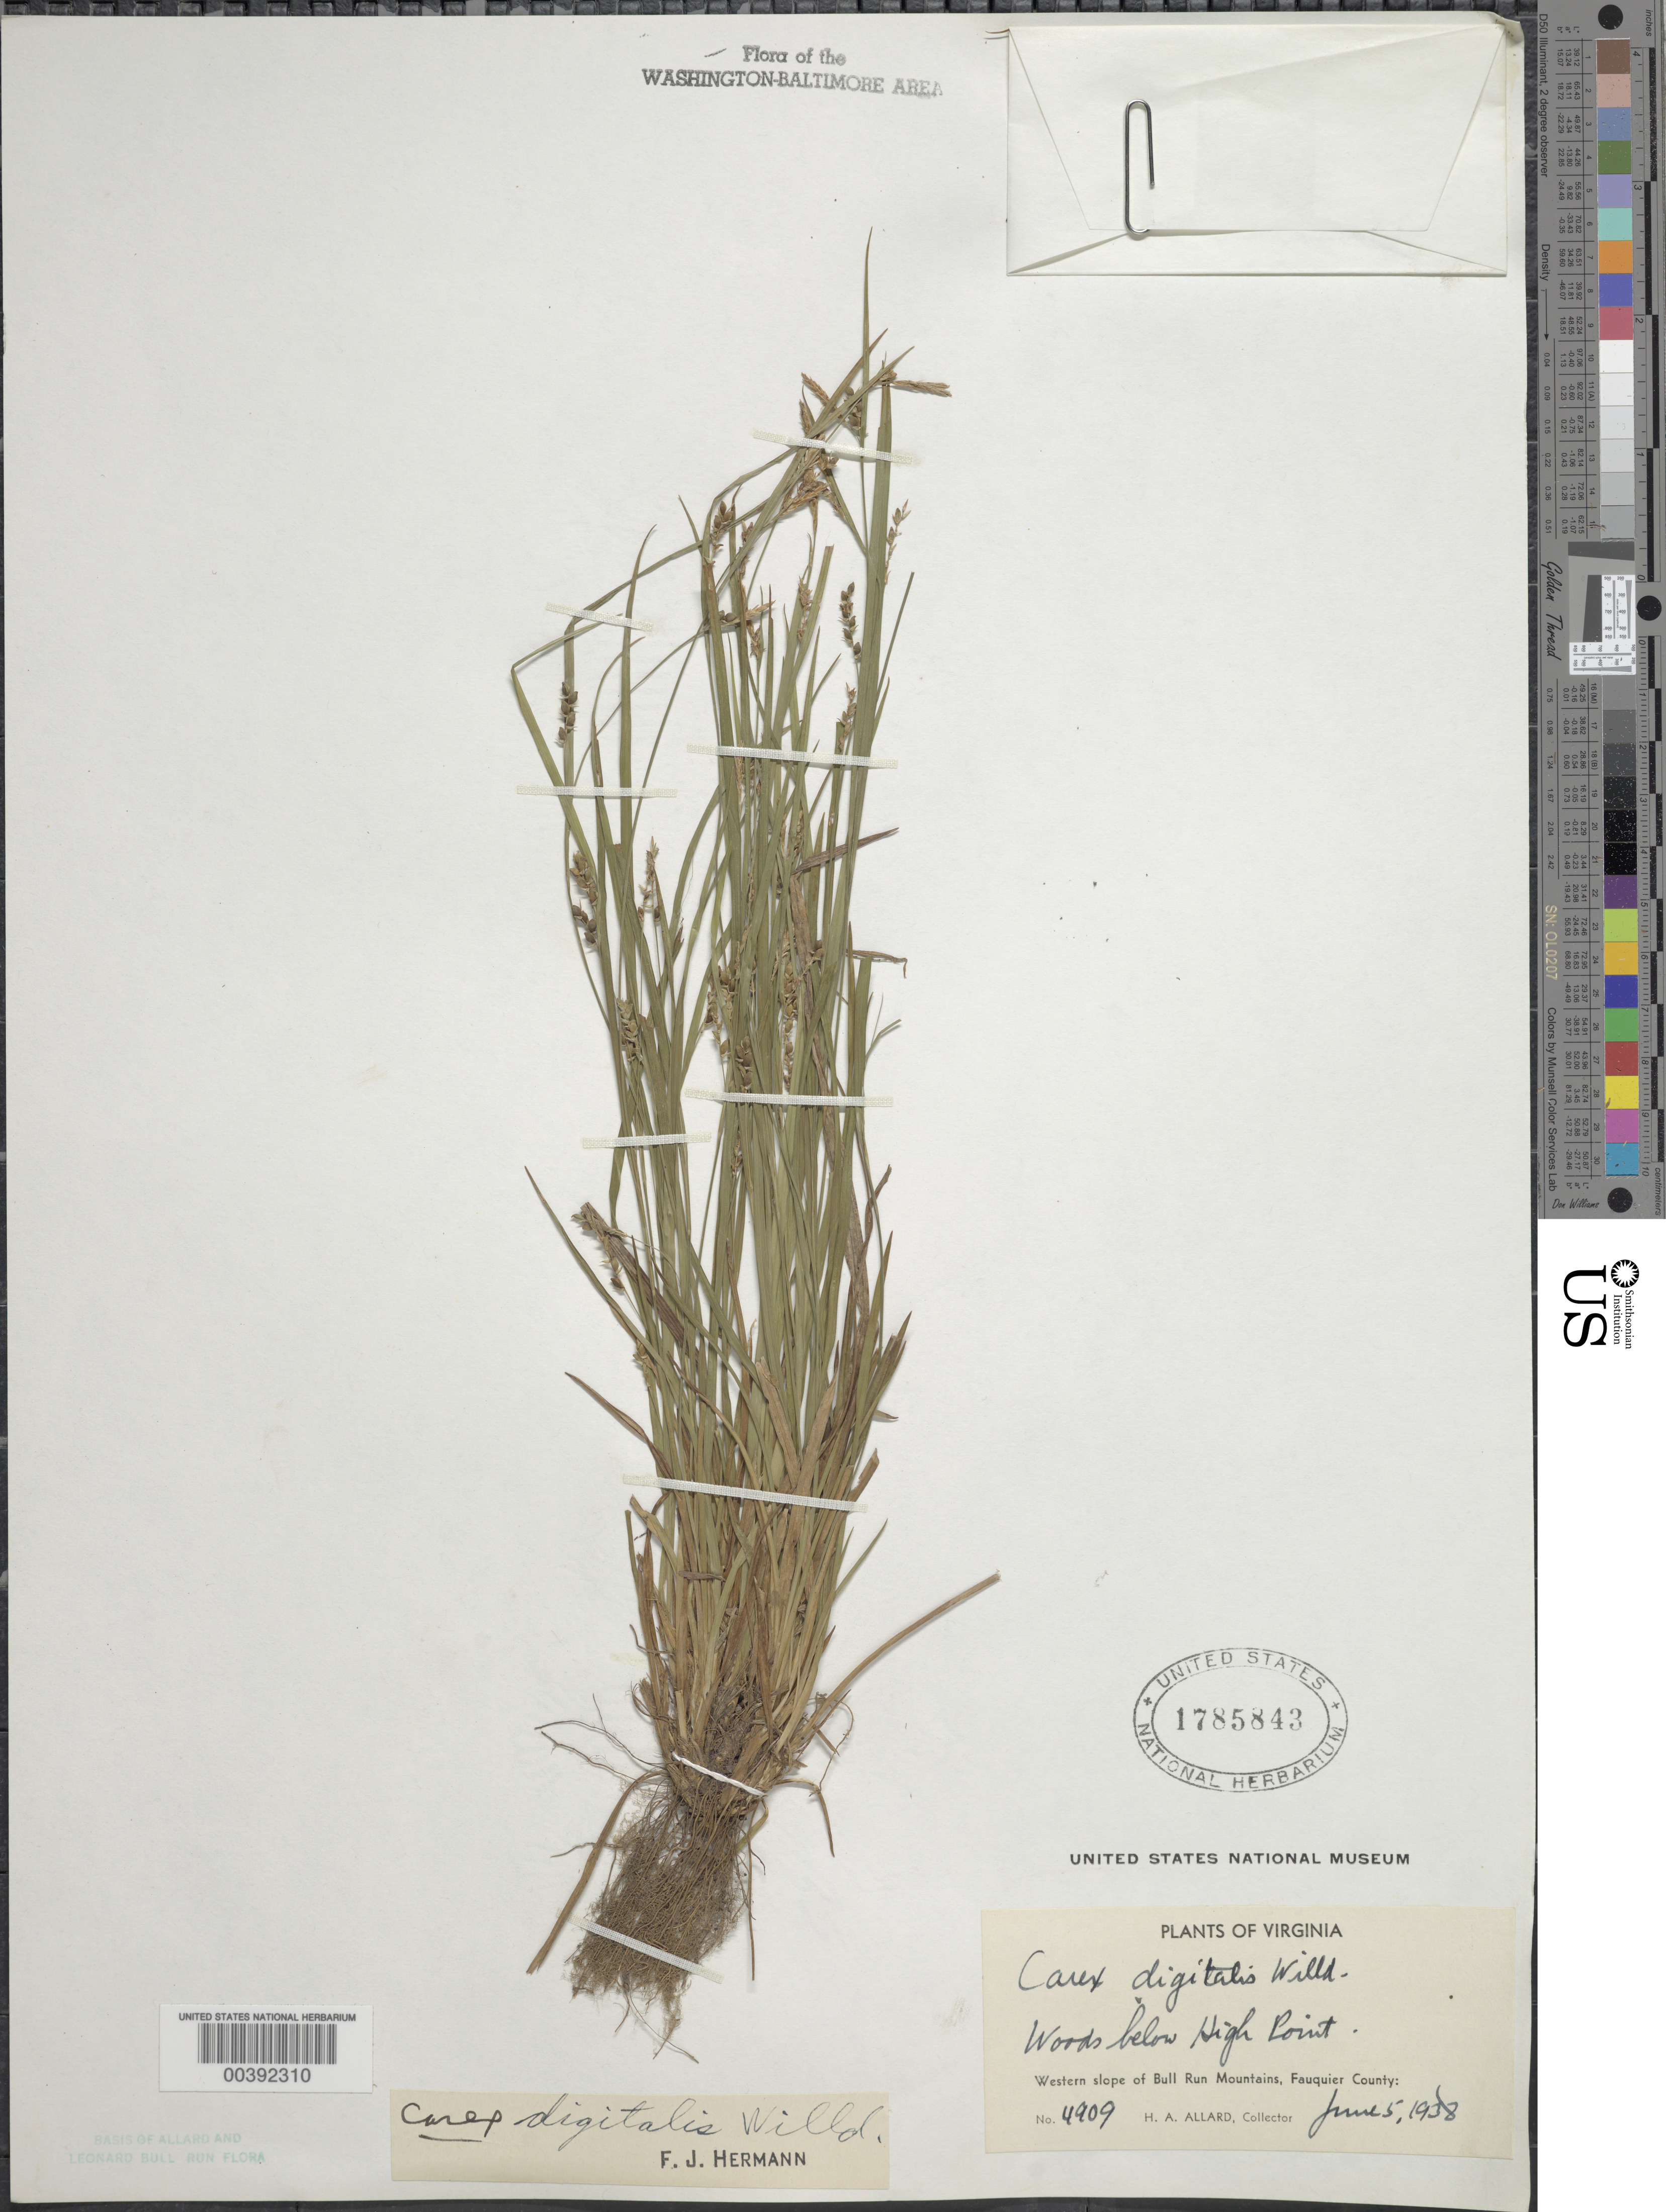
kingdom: Plantae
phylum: Tracheophyta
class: Liliopsida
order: Poales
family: Cyperaceae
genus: Carex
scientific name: Carex digitalis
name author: Willd.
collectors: H. A. Allard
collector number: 4909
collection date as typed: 05 Jun 1958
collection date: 1958-06-05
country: United States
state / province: Virginia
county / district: Fauquier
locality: Below High Point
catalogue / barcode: US 1785843